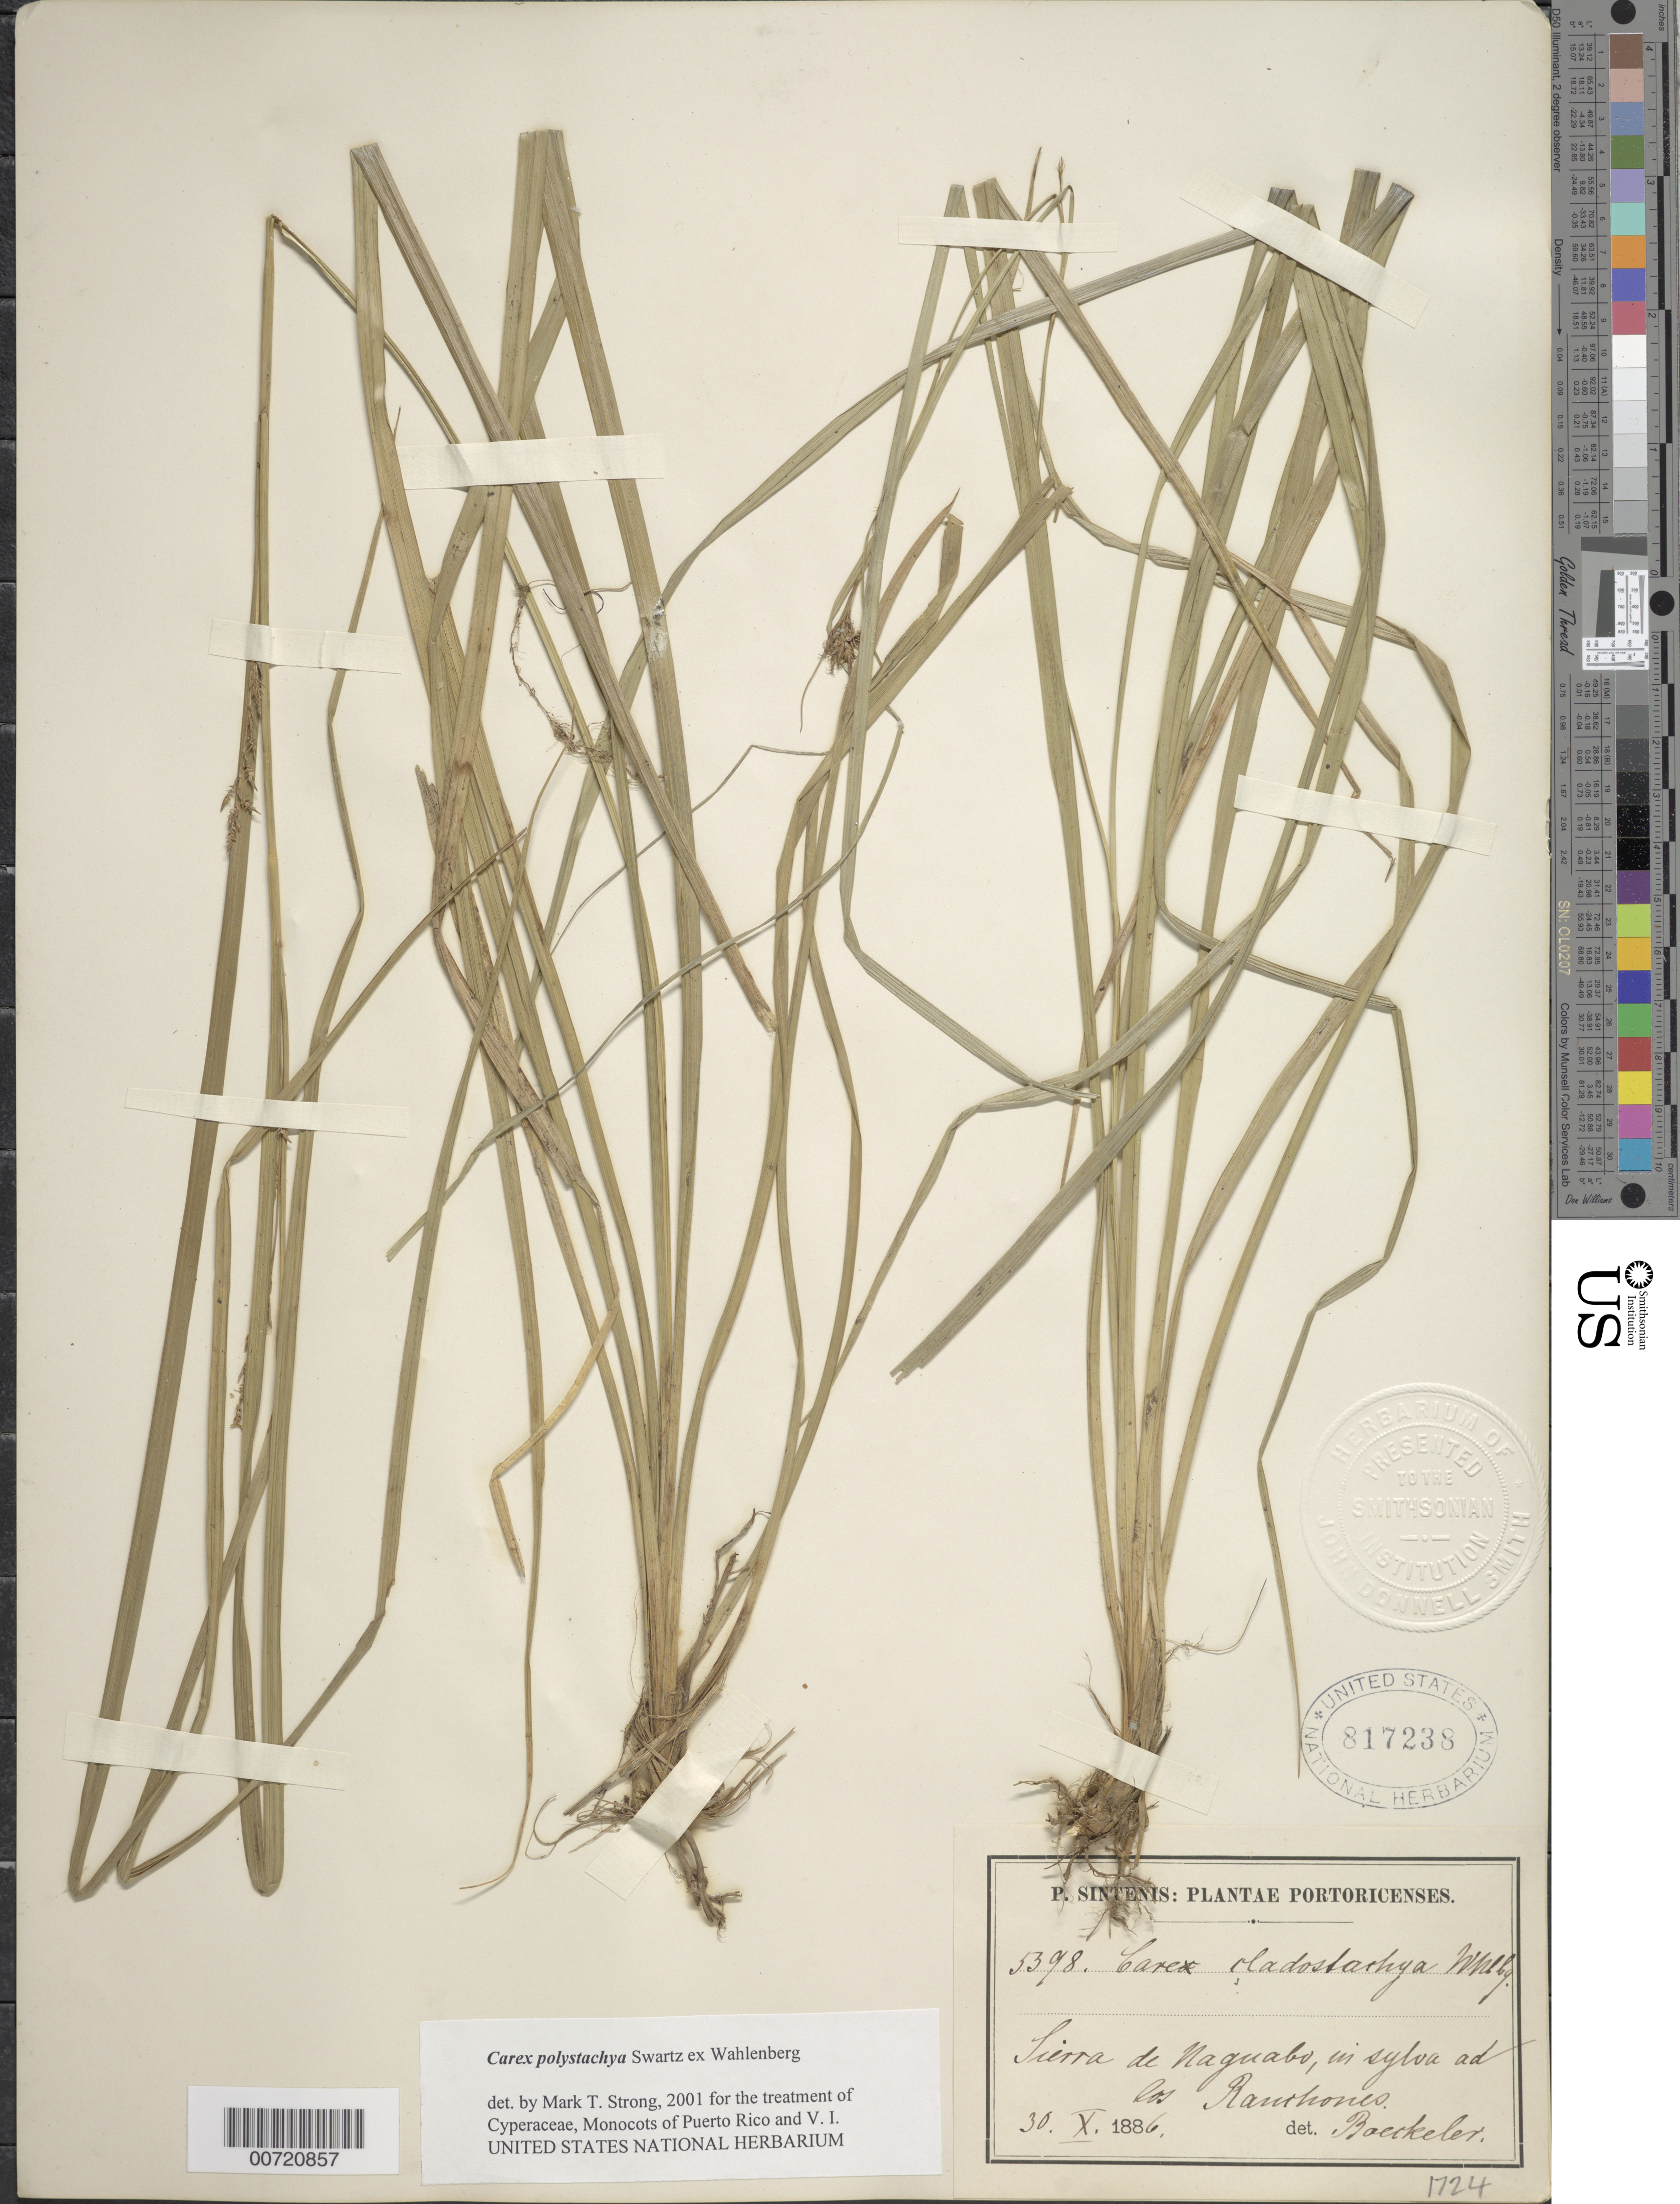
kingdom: Plantae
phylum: Tracheophyta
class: Liliopsida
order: Poales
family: Cyperaceae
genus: Carex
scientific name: Carex polystachya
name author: Sw. ex Wahlenb.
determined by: Strong, M. T., (US), Smithsonian Institution - National Museum of Natural History (UNITED STATES)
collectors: P. Sintenis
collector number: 5398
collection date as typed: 30 Oct 1886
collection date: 1886-10-30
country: Puerto Rico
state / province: Naguabo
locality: Sierra de Naguabo.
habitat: In sylva ad los Ranchones.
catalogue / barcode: US 817238